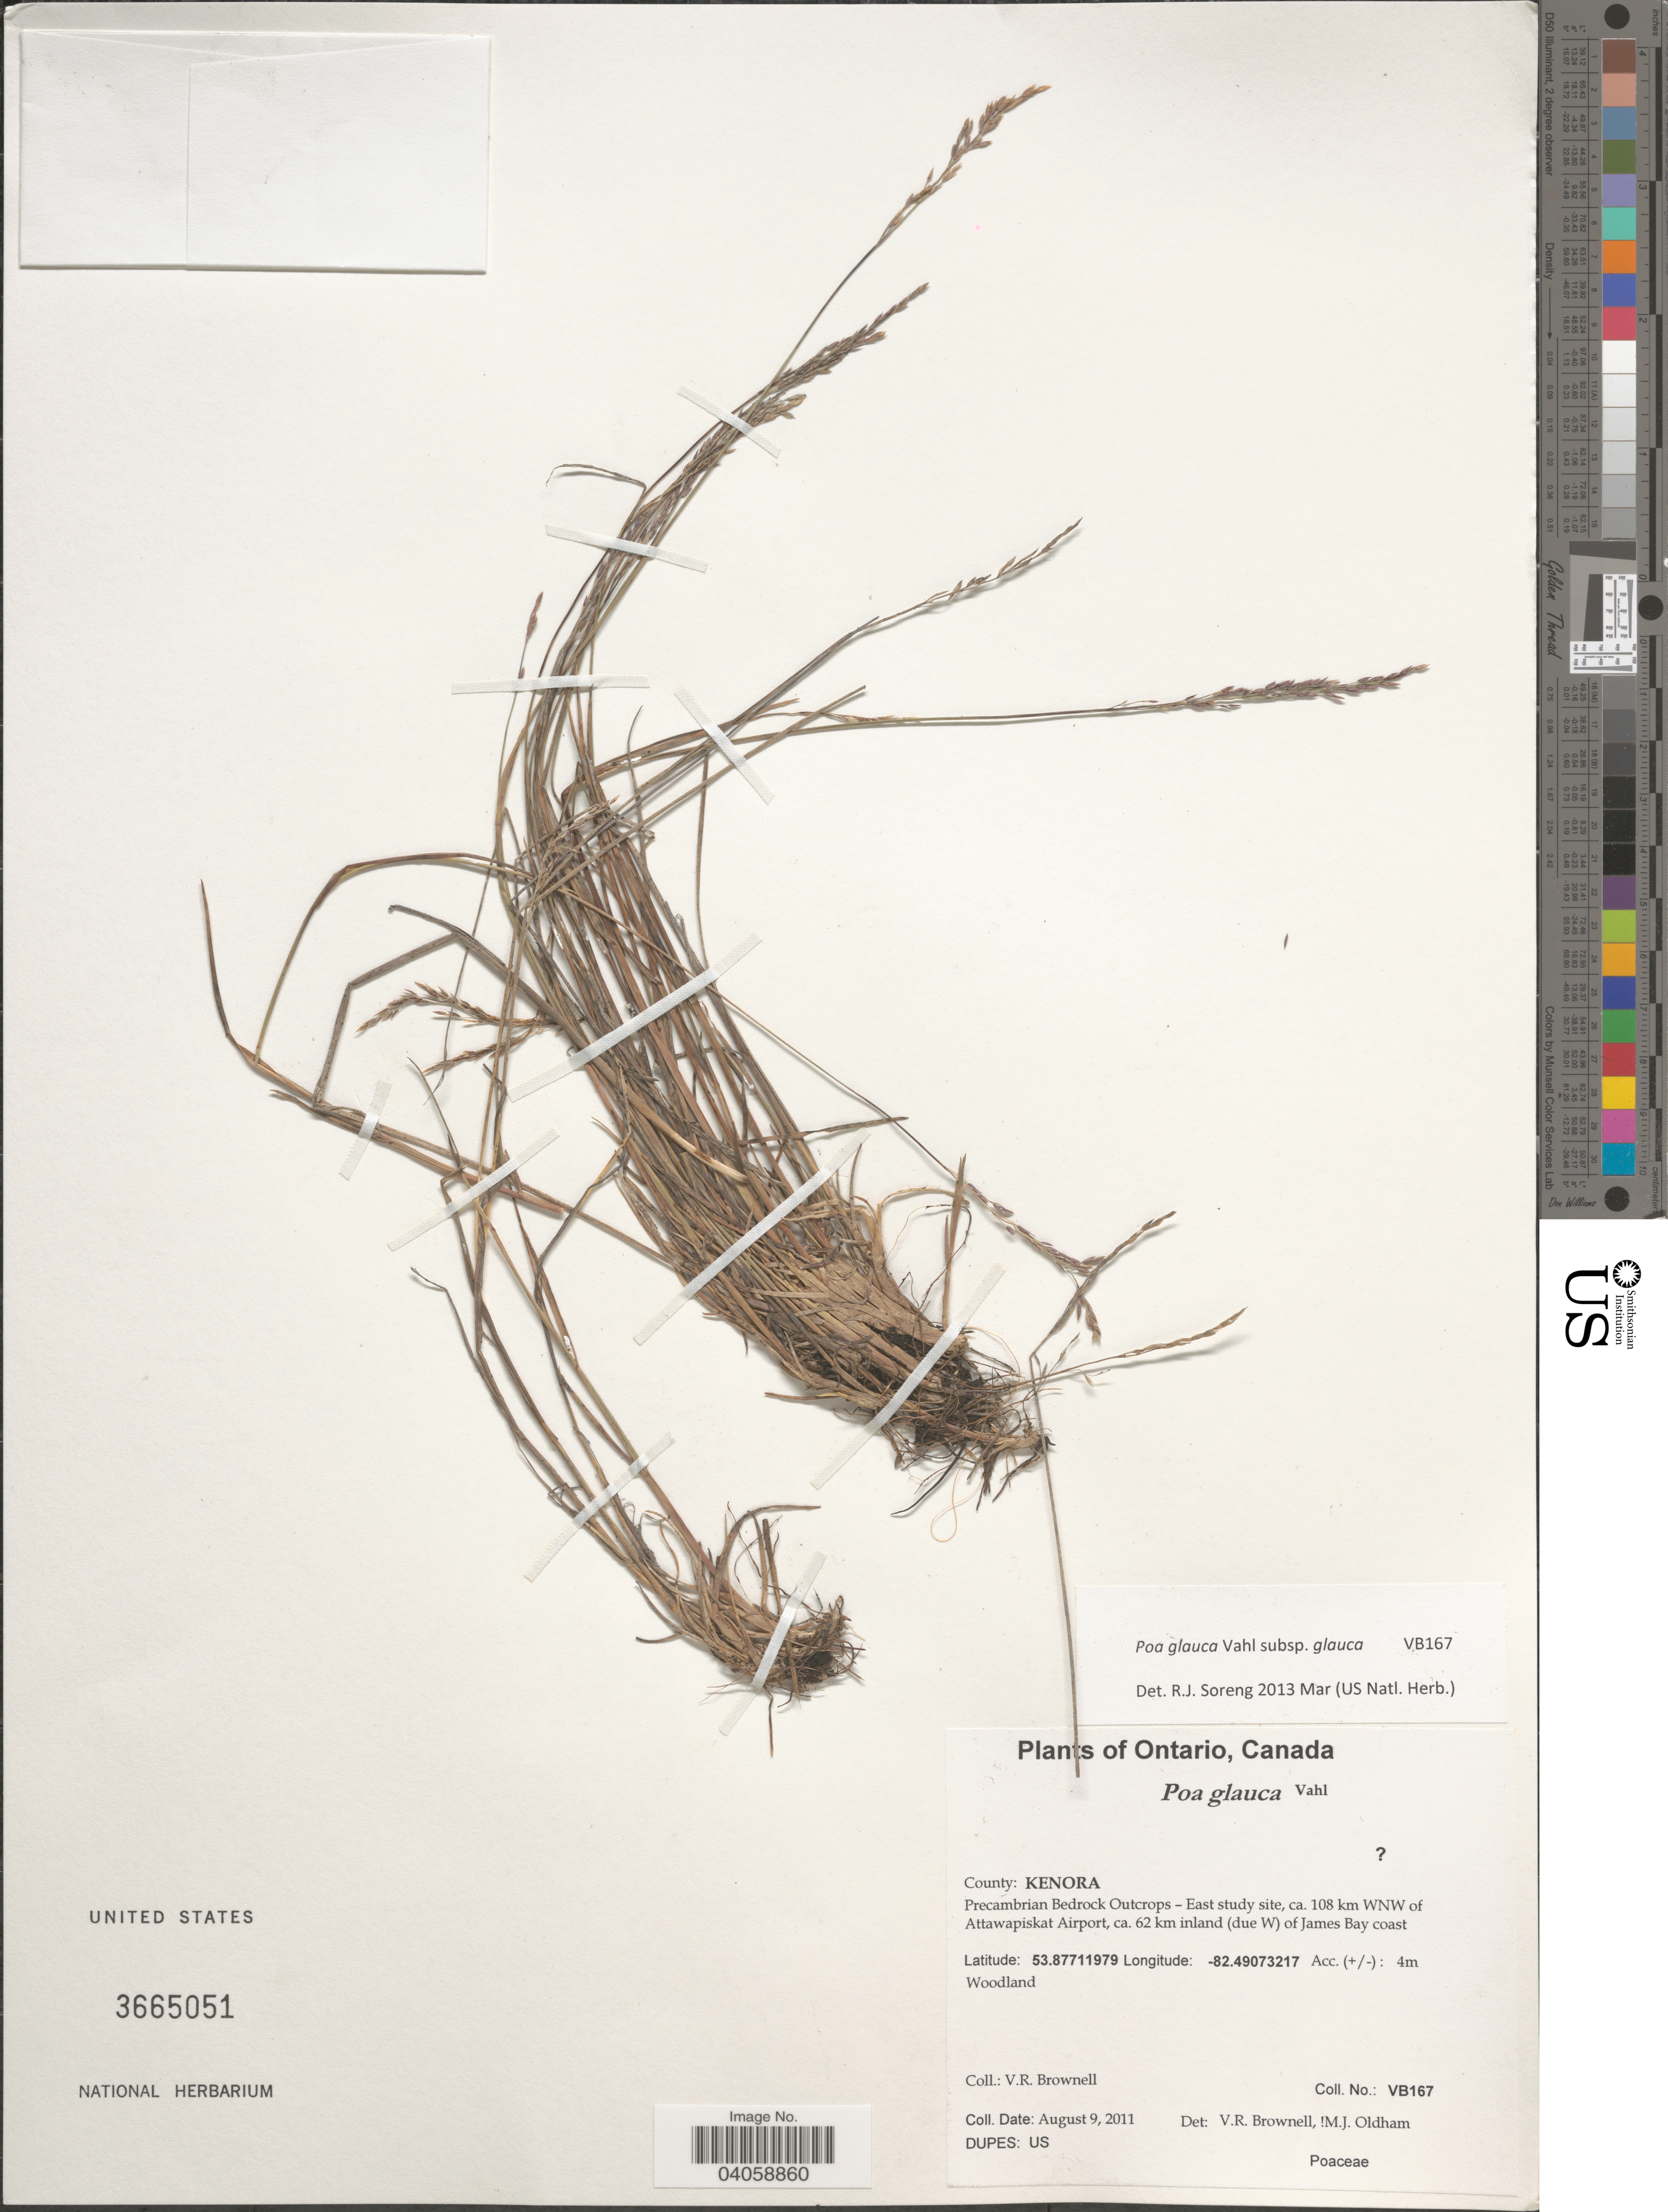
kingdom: Plantae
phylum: Tracheophyta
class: Liliopsida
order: Poales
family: Poaceae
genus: Poa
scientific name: Poa glauca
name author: Vahl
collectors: V. Brownell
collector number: VB167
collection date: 2011-08-09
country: Canada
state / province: Ontario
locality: County: Kenora. Precambrian Bedrock Outcrops - East study site, ca. 108 km WNW of Attawapiskat Airport, ca. 62 km inland (due W) of James Bay coast.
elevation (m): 4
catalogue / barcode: US 3665051